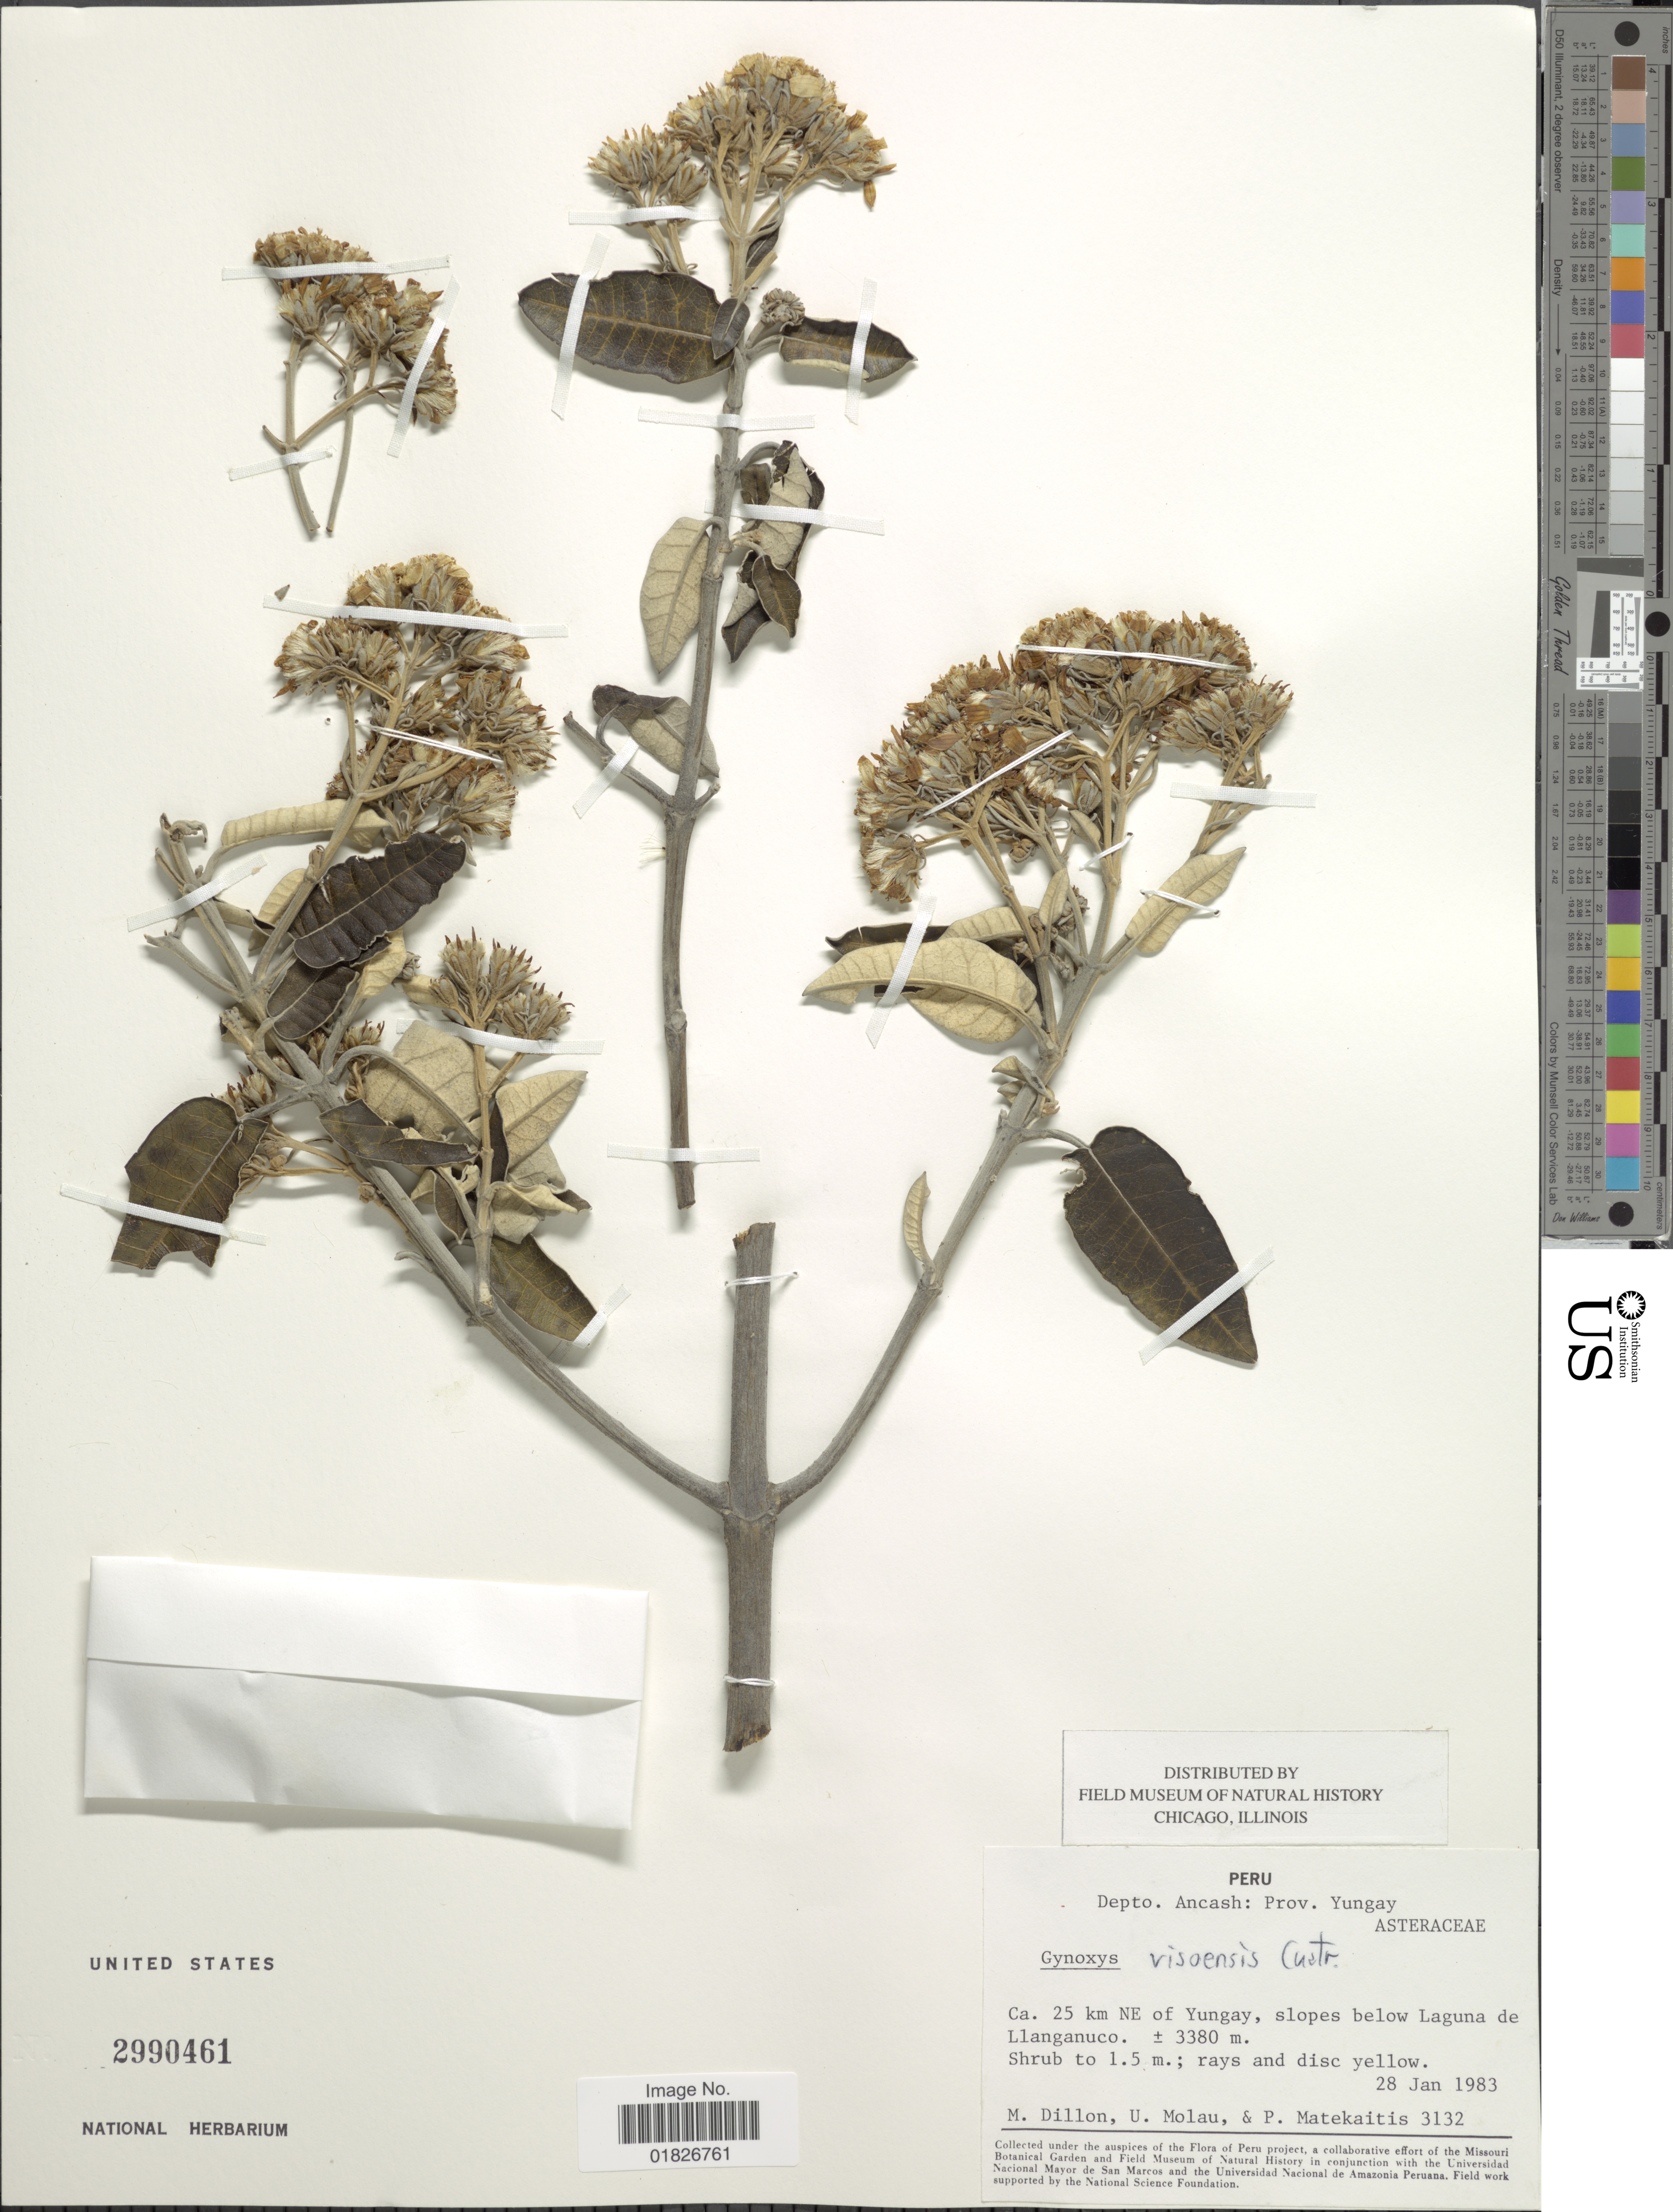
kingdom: Plantae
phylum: Tracheophyta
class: Magnoliopsida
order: Asterales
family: Asteraceae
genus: Gynoxys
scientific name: Gynoxys visoensis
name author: Cuatrec.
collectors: M. O. Dillon, U. Molau & P. Matekaitis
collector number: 3132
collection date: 1983-01-28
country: Peru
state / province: Ancash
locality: Prov. Yungay, ca 25 km NE of Yungay, slopes below Laguna de Llanganuco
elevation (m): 3380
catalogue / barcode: US 2990461